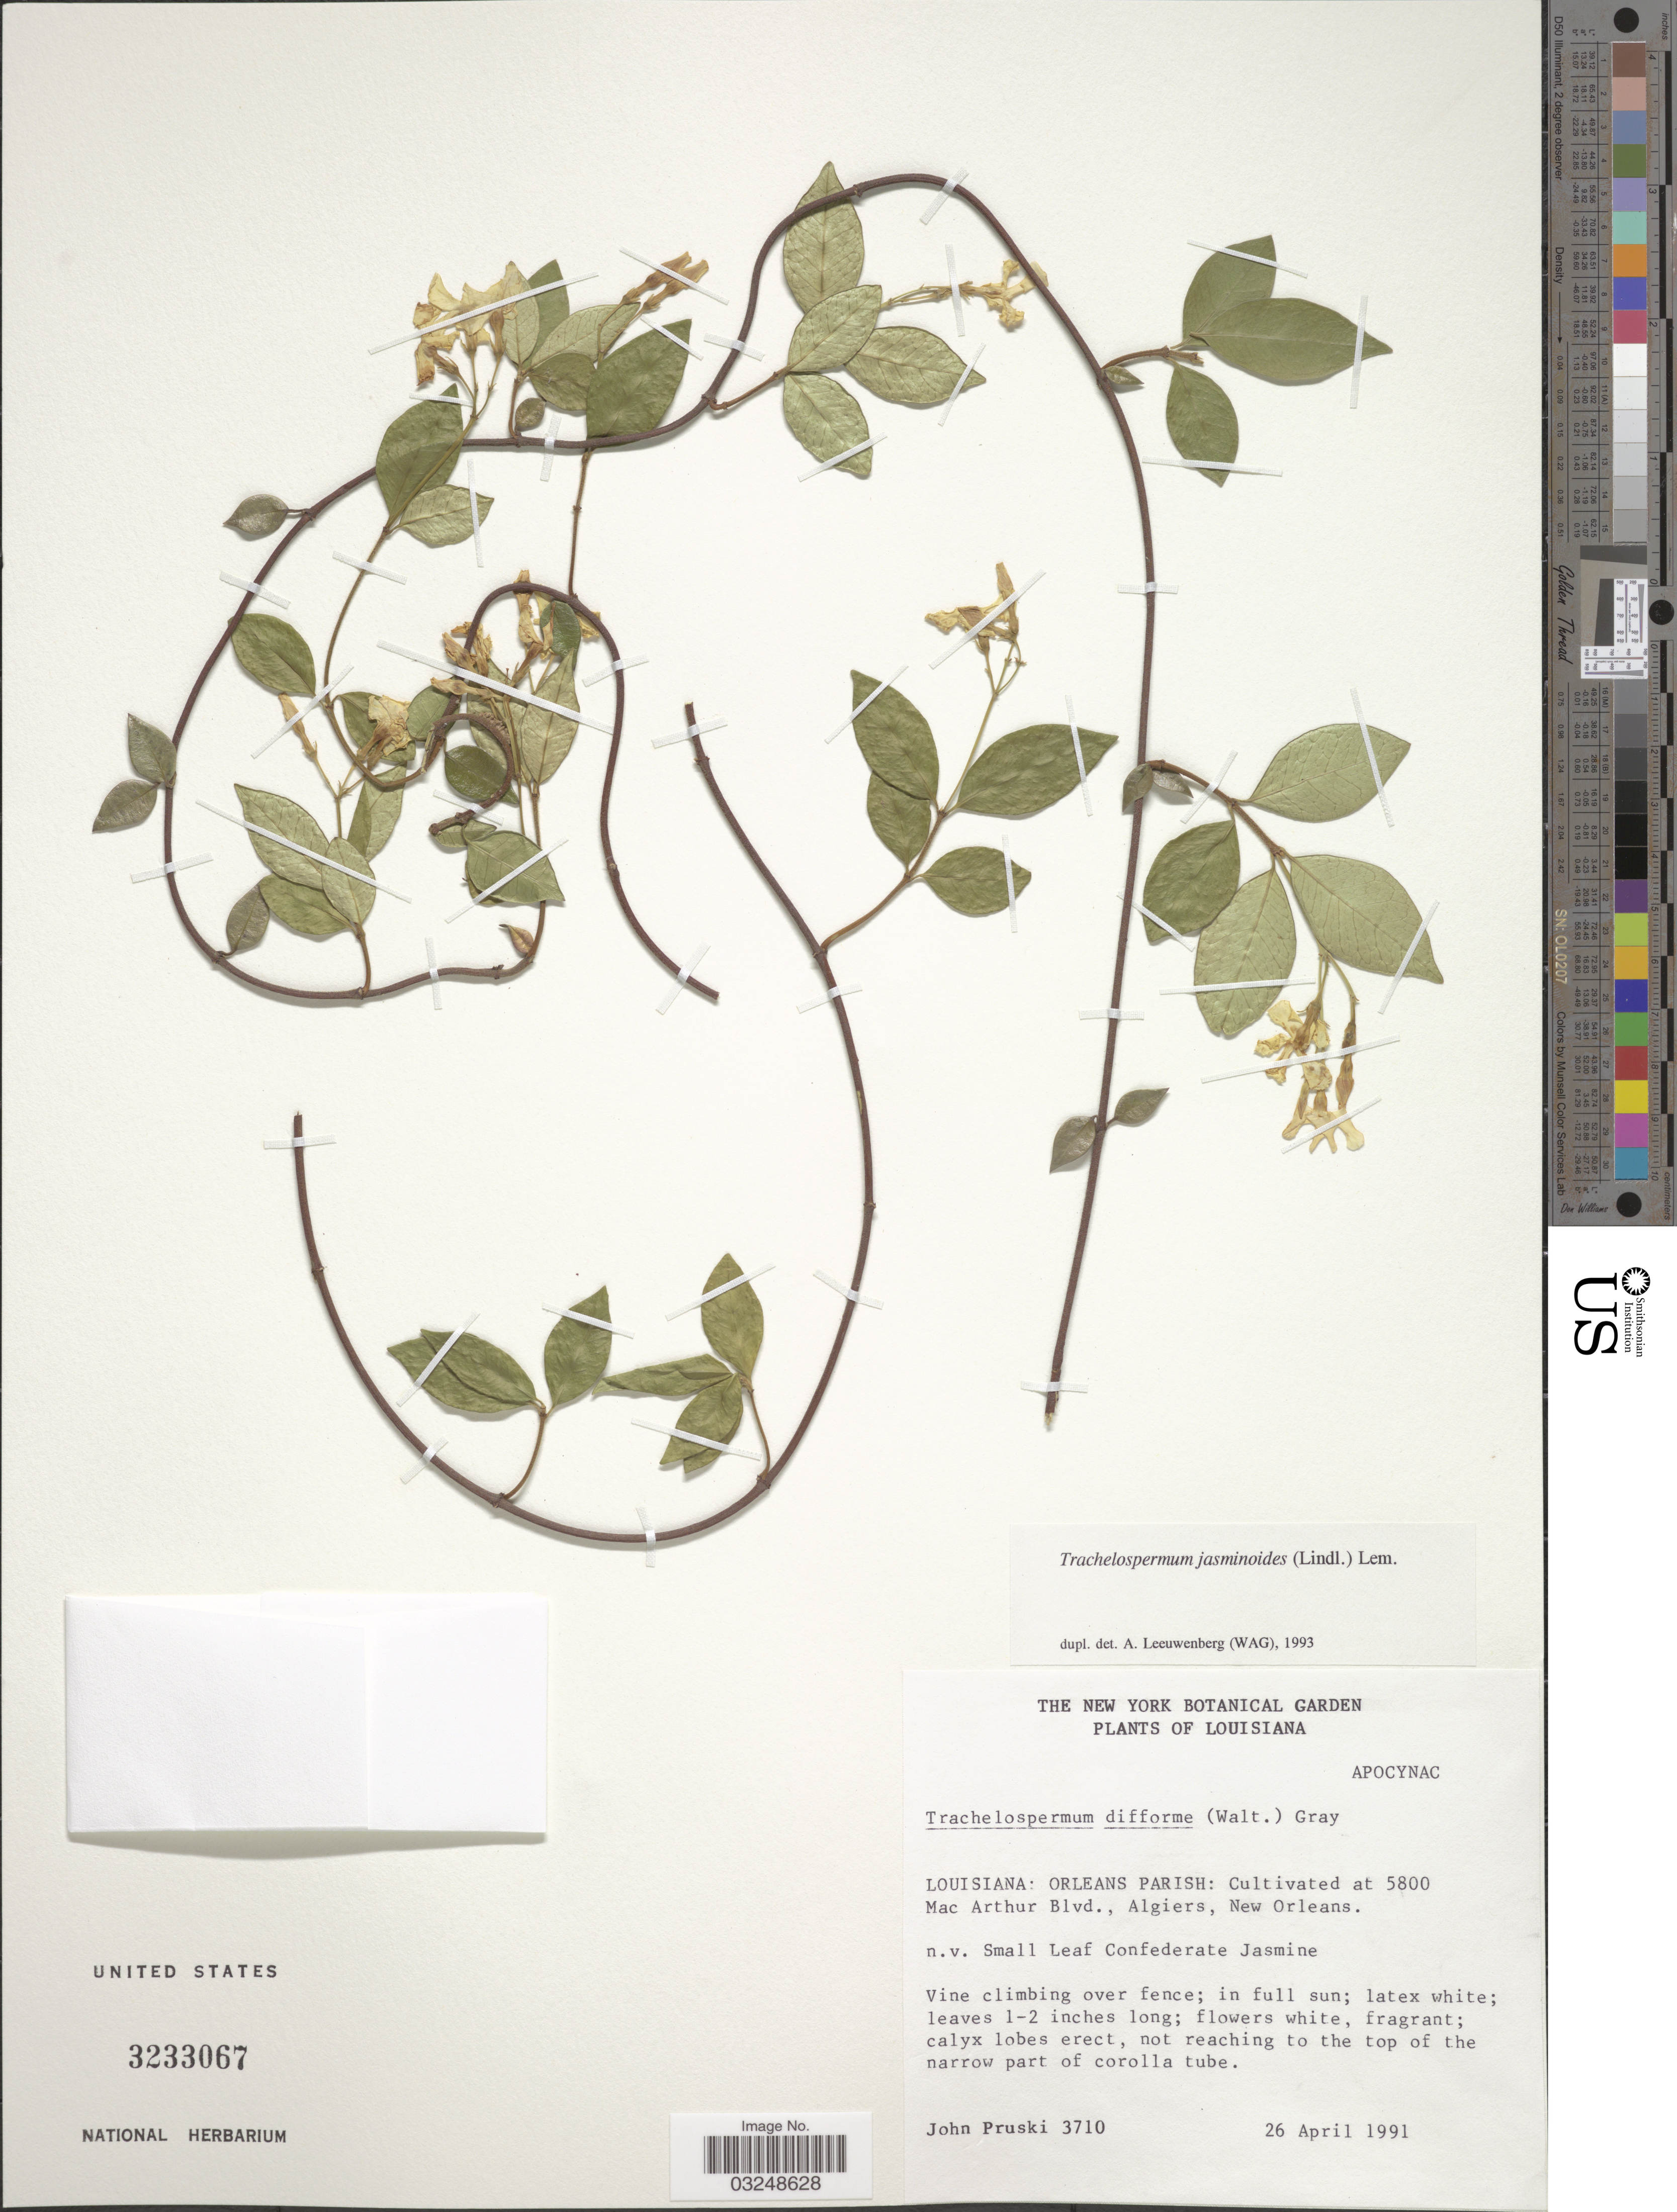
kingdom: Plantae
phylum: Tracheophyta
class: Magnoliopsida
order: Gentianales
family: Apocynaceae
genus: Trachelospermum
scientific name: Trachelospermum difforme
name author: (Walter) A. Gray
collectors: J. F. Pruski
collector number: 3710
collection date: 1991-04-26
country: United States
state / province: Louisiana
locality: Orleans Parish: Cultivated at 5800 Mac Arthur Blvd., Algiers, New Orleans.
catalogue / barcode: US 3233067